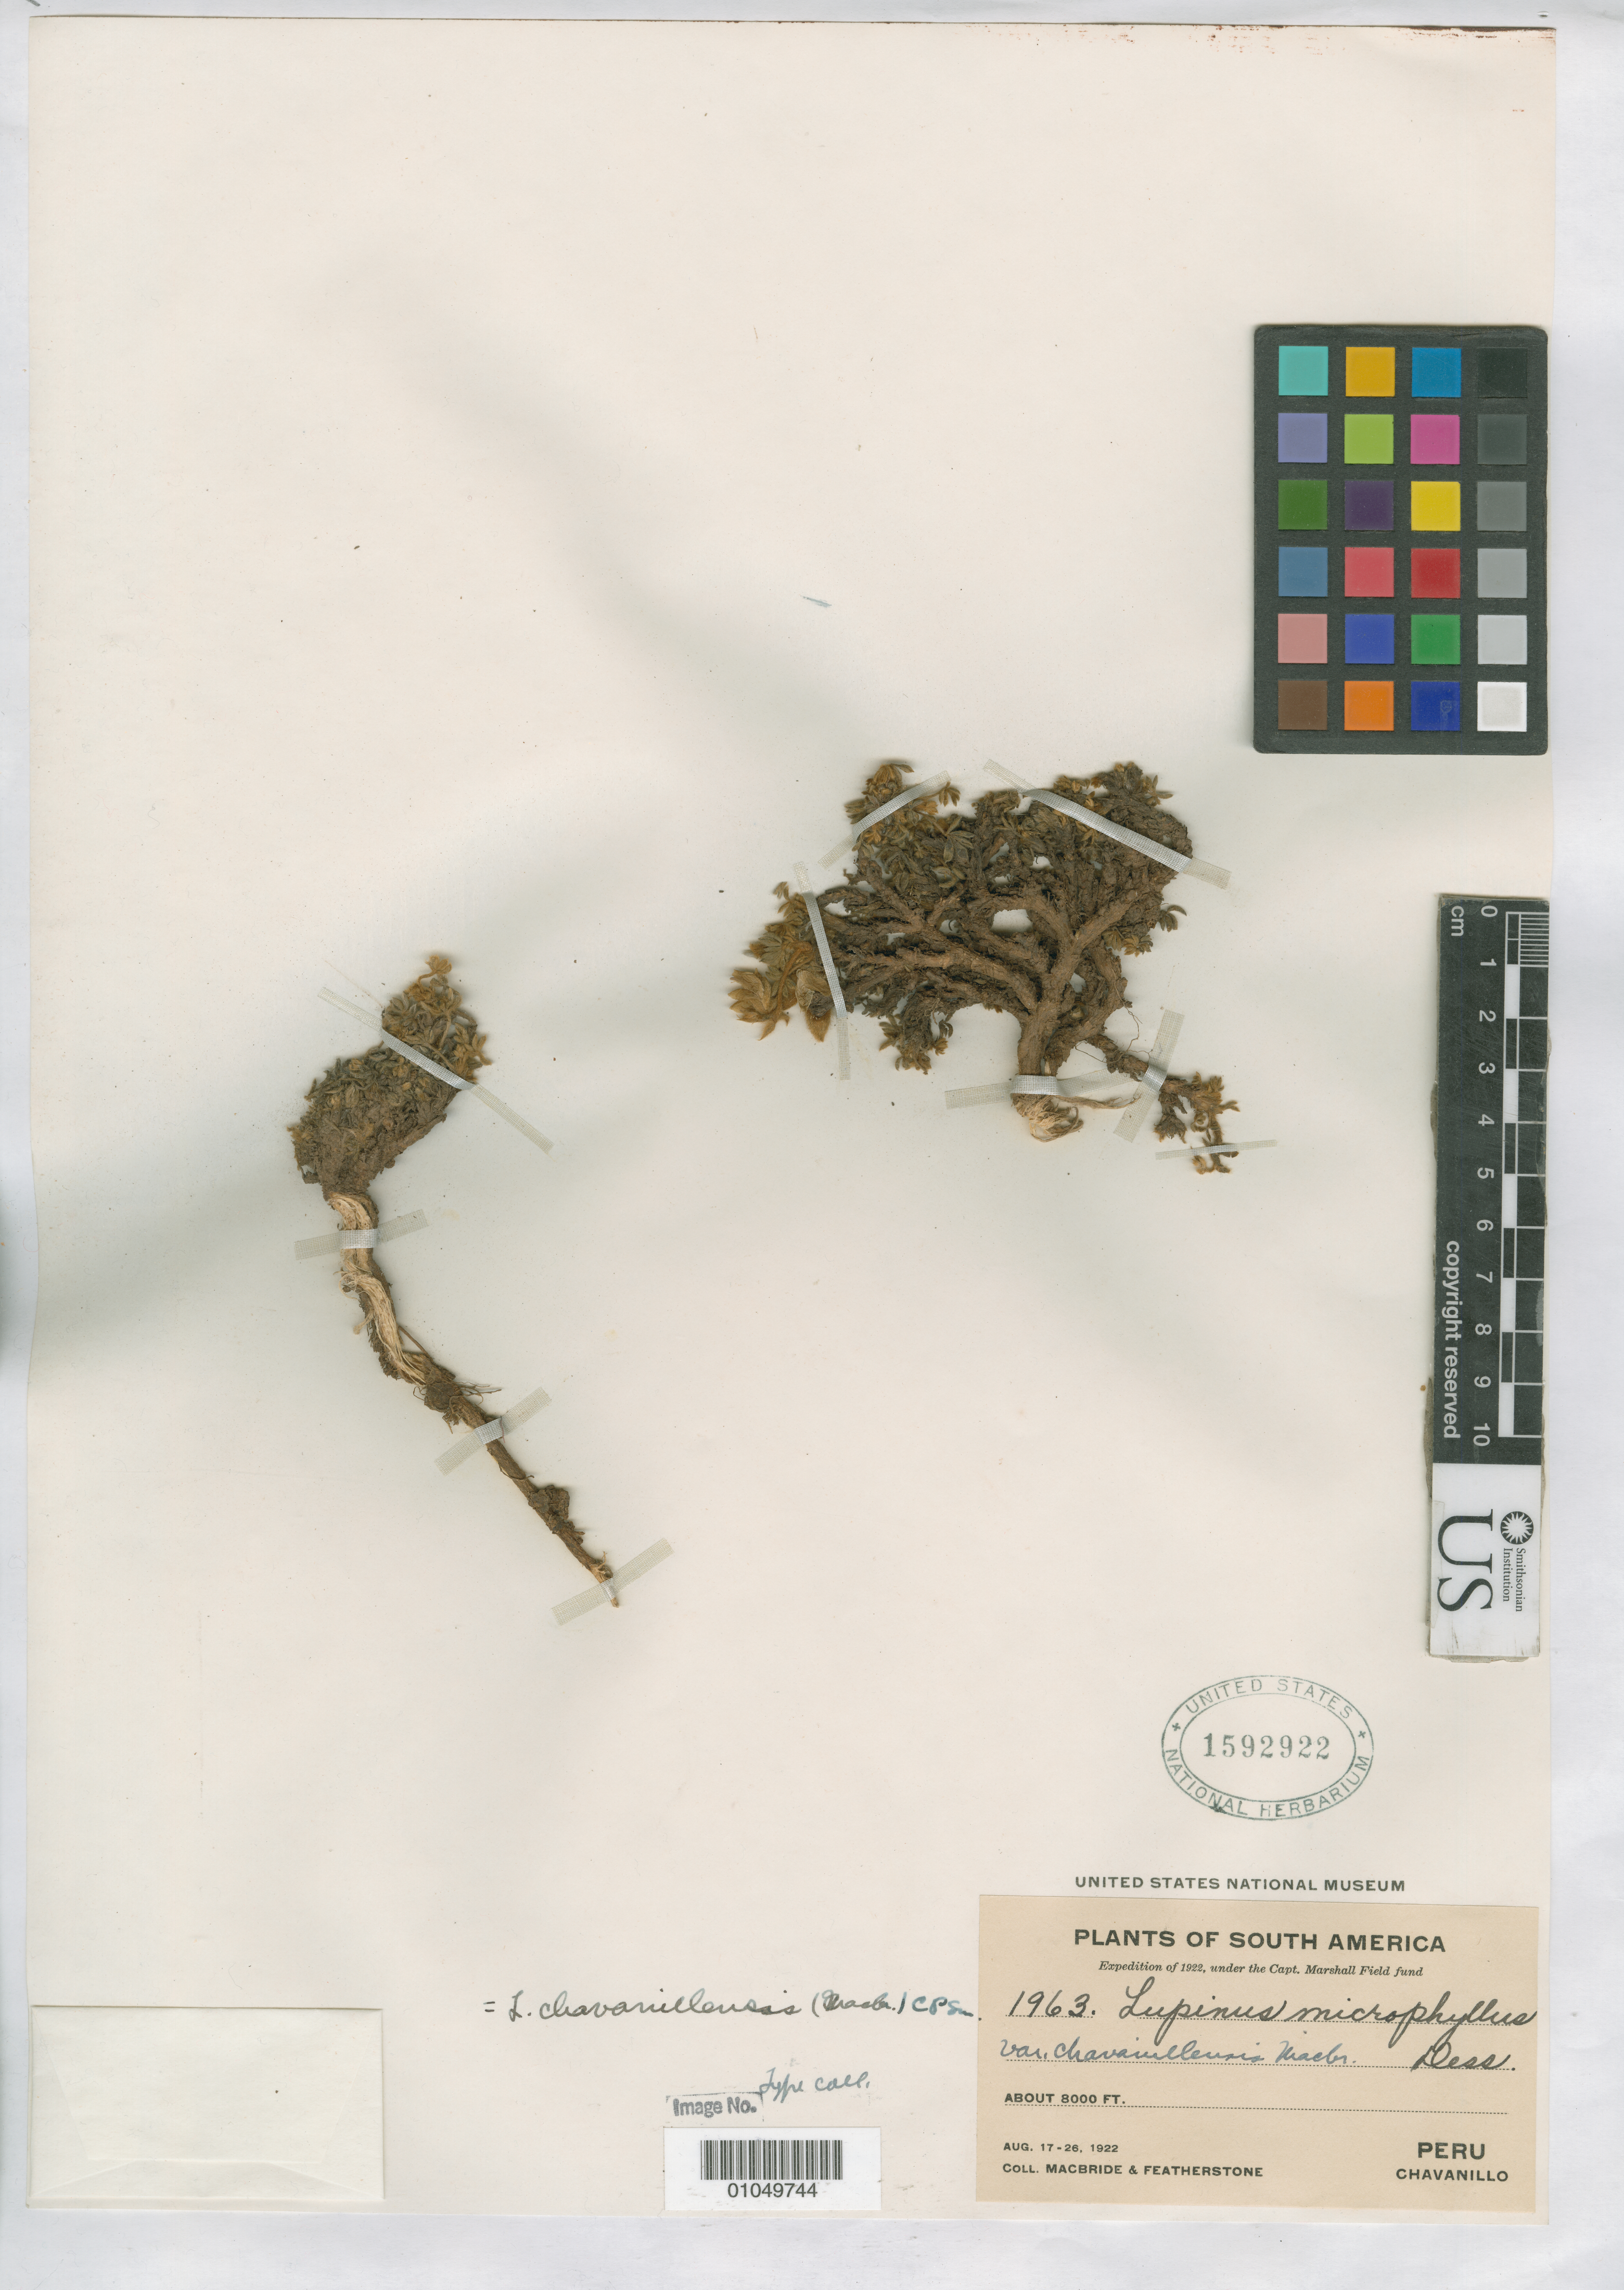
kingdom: Plantae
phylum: Tracheophyta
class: Magnoliopsida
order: Fabales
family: Fabaceae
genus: Lupinus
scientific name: Lupinus microphyllus var. chavanillensis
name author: J.F. Macbr.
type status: Isotype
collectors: J. F. Macbride & W. Featherstone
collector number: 1963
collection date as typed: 17 Aug 1922 to 26 Aug 1922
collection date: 1922-08-17/1922-08-26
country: Peru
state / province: Huánuco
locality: Chavanillo.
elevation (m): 2438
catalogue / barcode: US 1592922